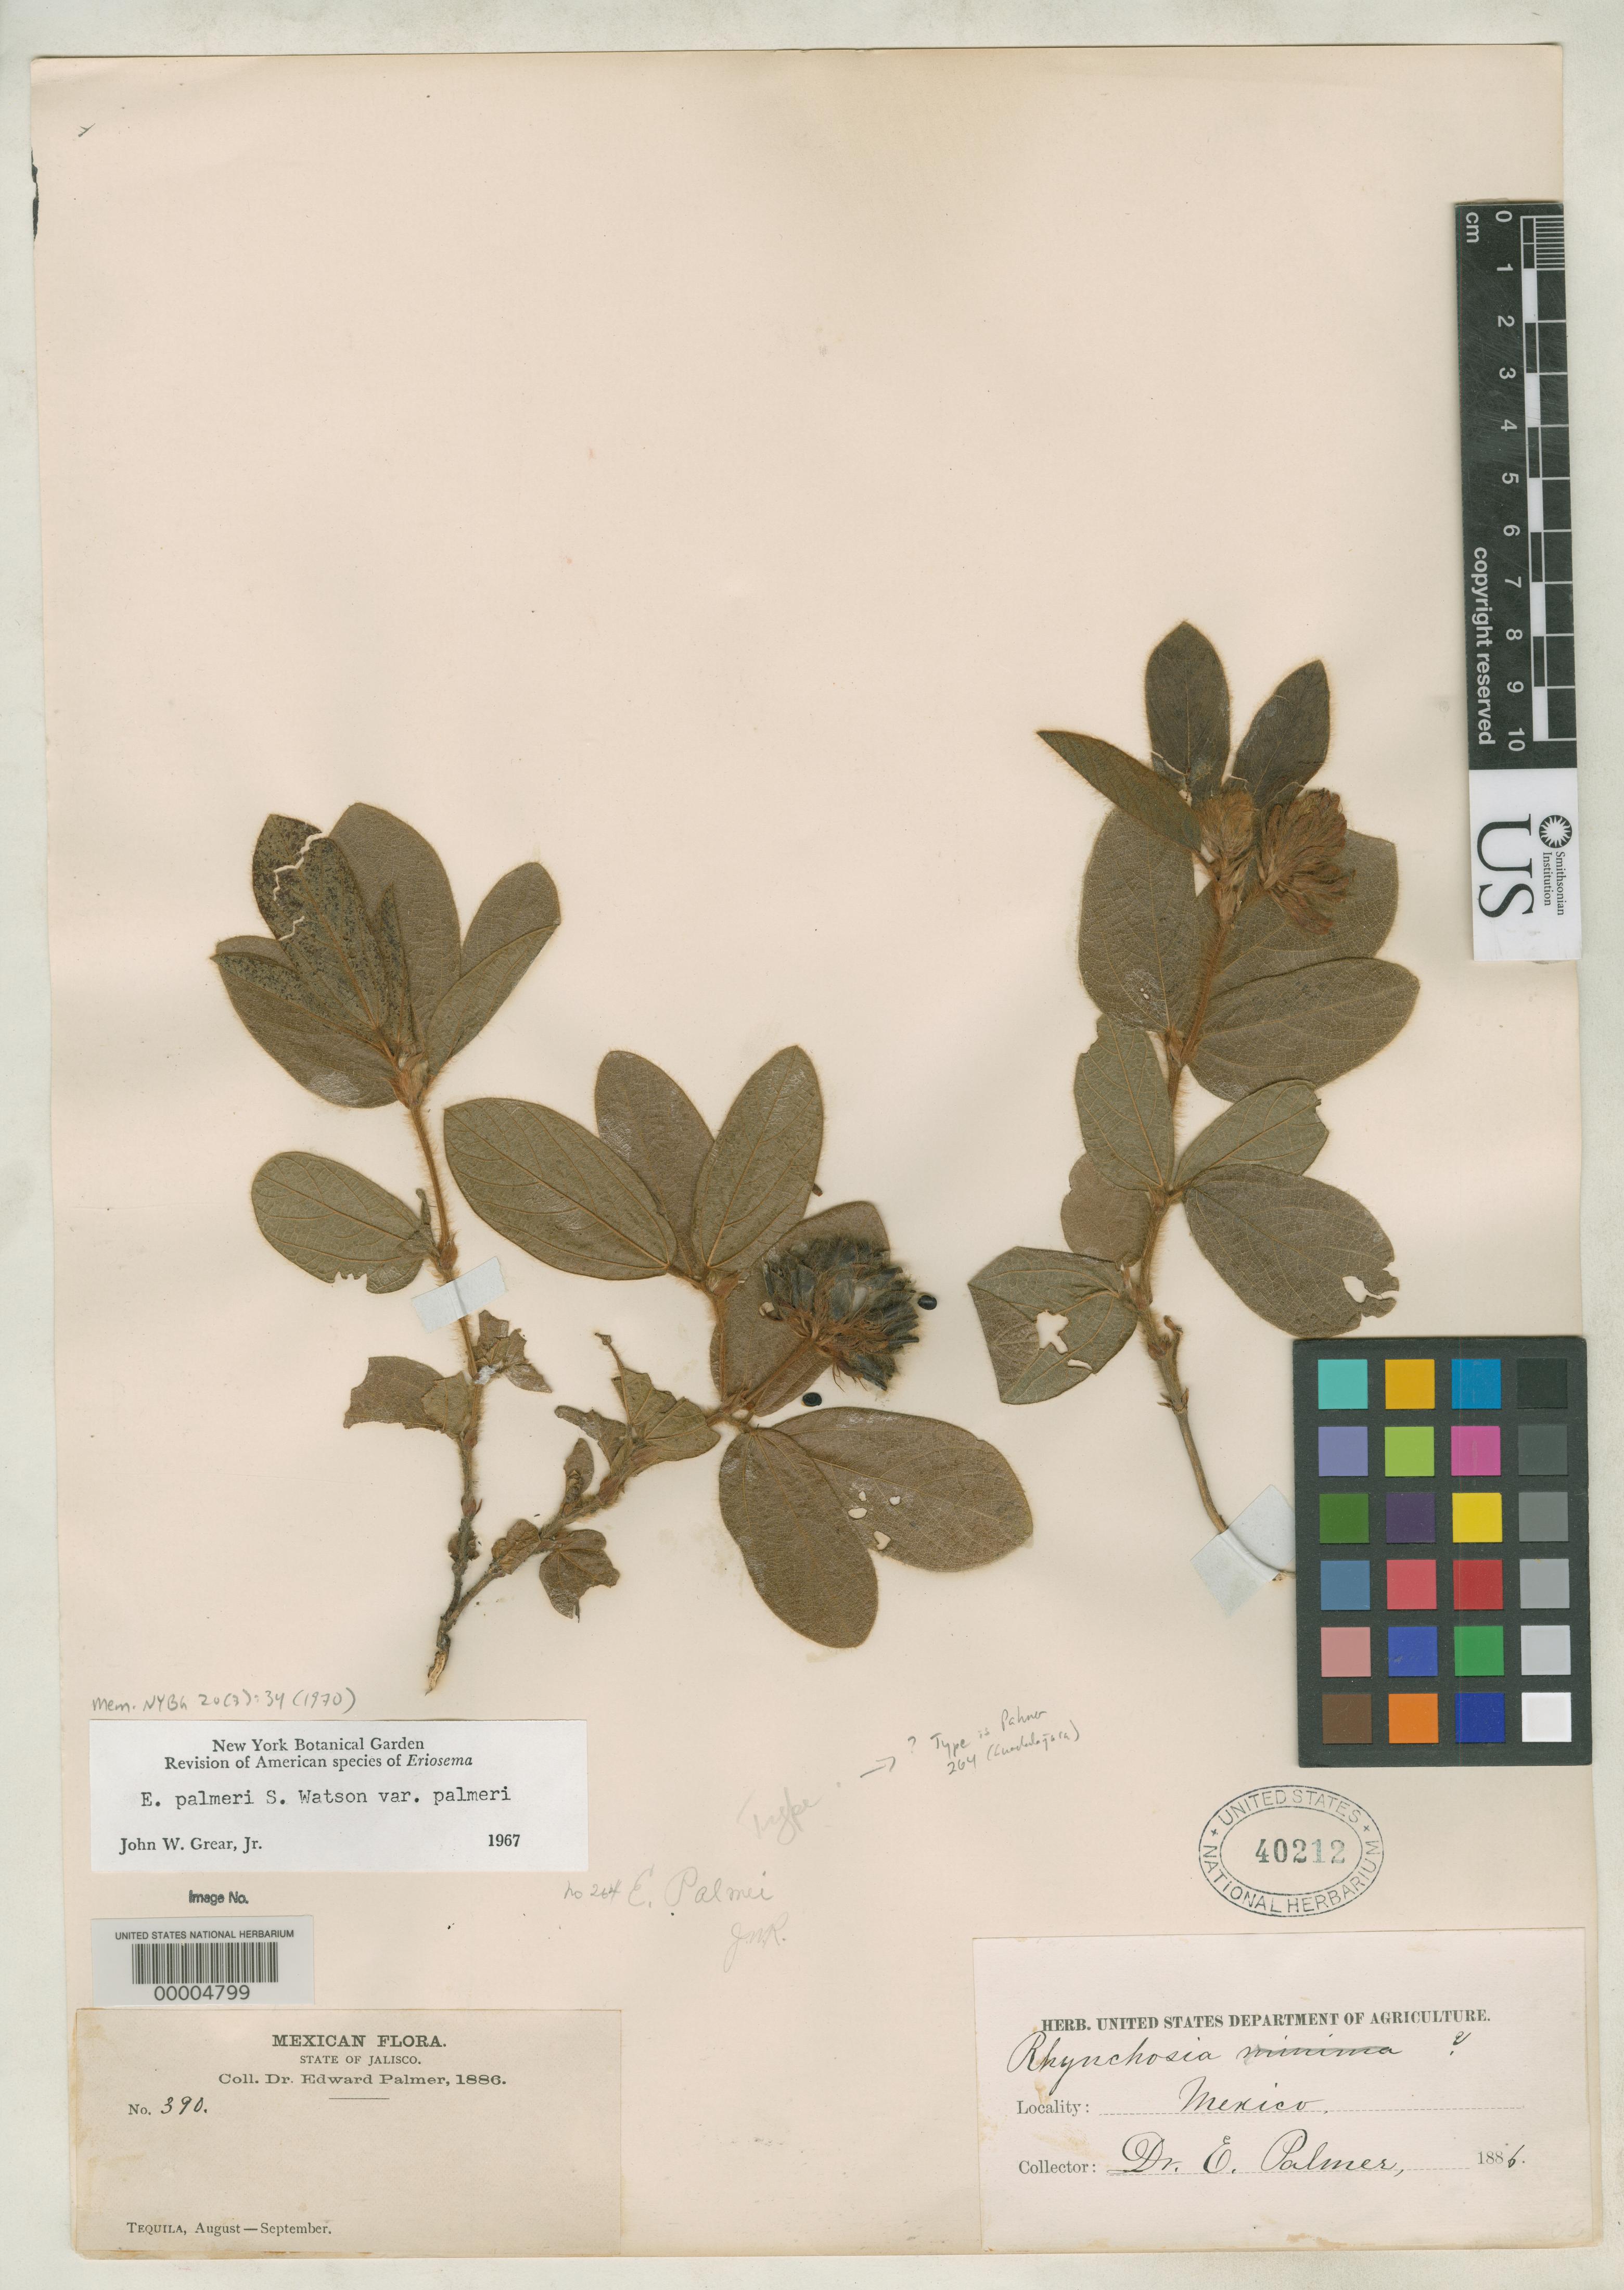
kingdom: Plantae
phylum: Tracheophyta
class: Magnoliopsida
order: Fabales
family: Fabaceae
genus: Eriosema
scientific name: Eriosema palmeri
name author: S. Watson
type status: Possible Type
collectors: E. Palmer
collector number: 390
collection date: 1886-08/1886-09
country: Mexico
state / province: Jalisco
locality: Tequila.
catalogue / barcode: US 40212